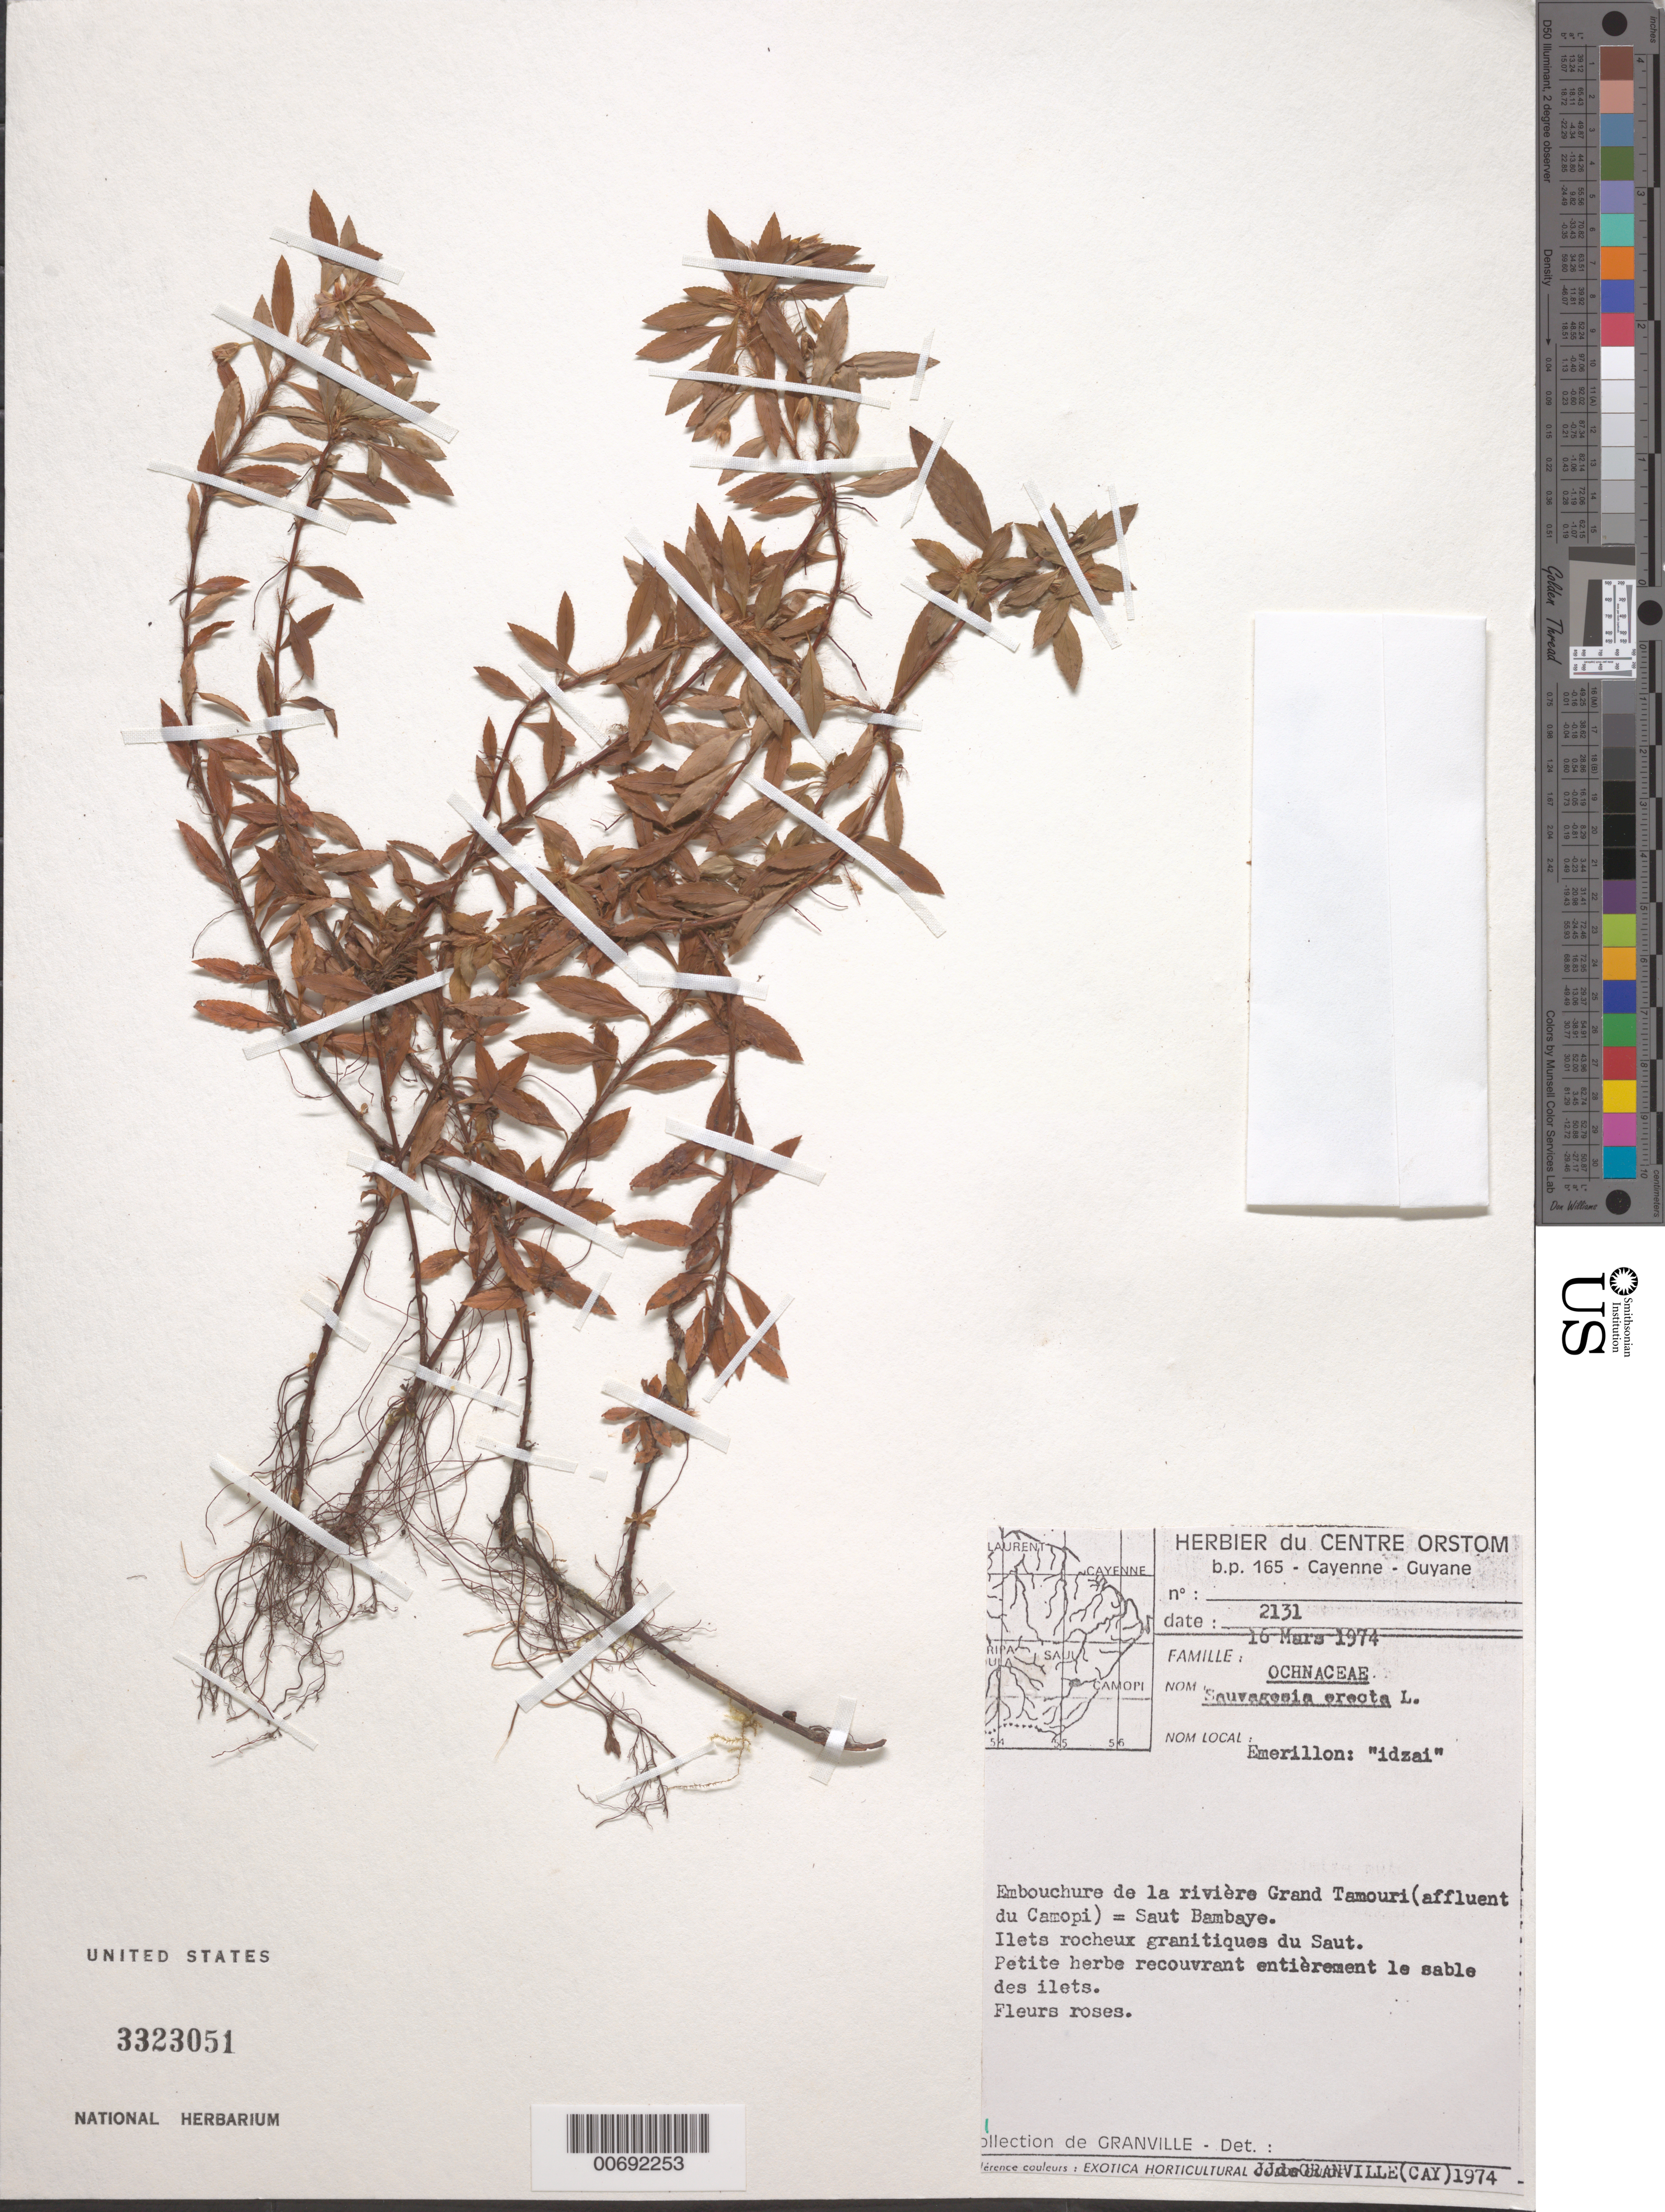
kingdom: Plantae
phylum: Tracheophyta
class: Magnoliopsida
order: Malpighiales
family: Ochnaceae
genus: Sauvagesia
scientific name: Sauvagesia erecta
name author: L.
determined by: Granville, J. J. de, (CAY), Institut de Recherche pour le Developpement (IRD) (FRENCH GUIANA)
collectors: J.-J. de Granville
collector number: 2131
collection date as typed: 16-Mar-74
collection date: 1974-03-16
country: French Guiana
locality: Rivière Grand Tamouri (affl. Camopi) = Saut Bambaye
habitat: Granite rock islands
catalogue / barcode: US 3323051